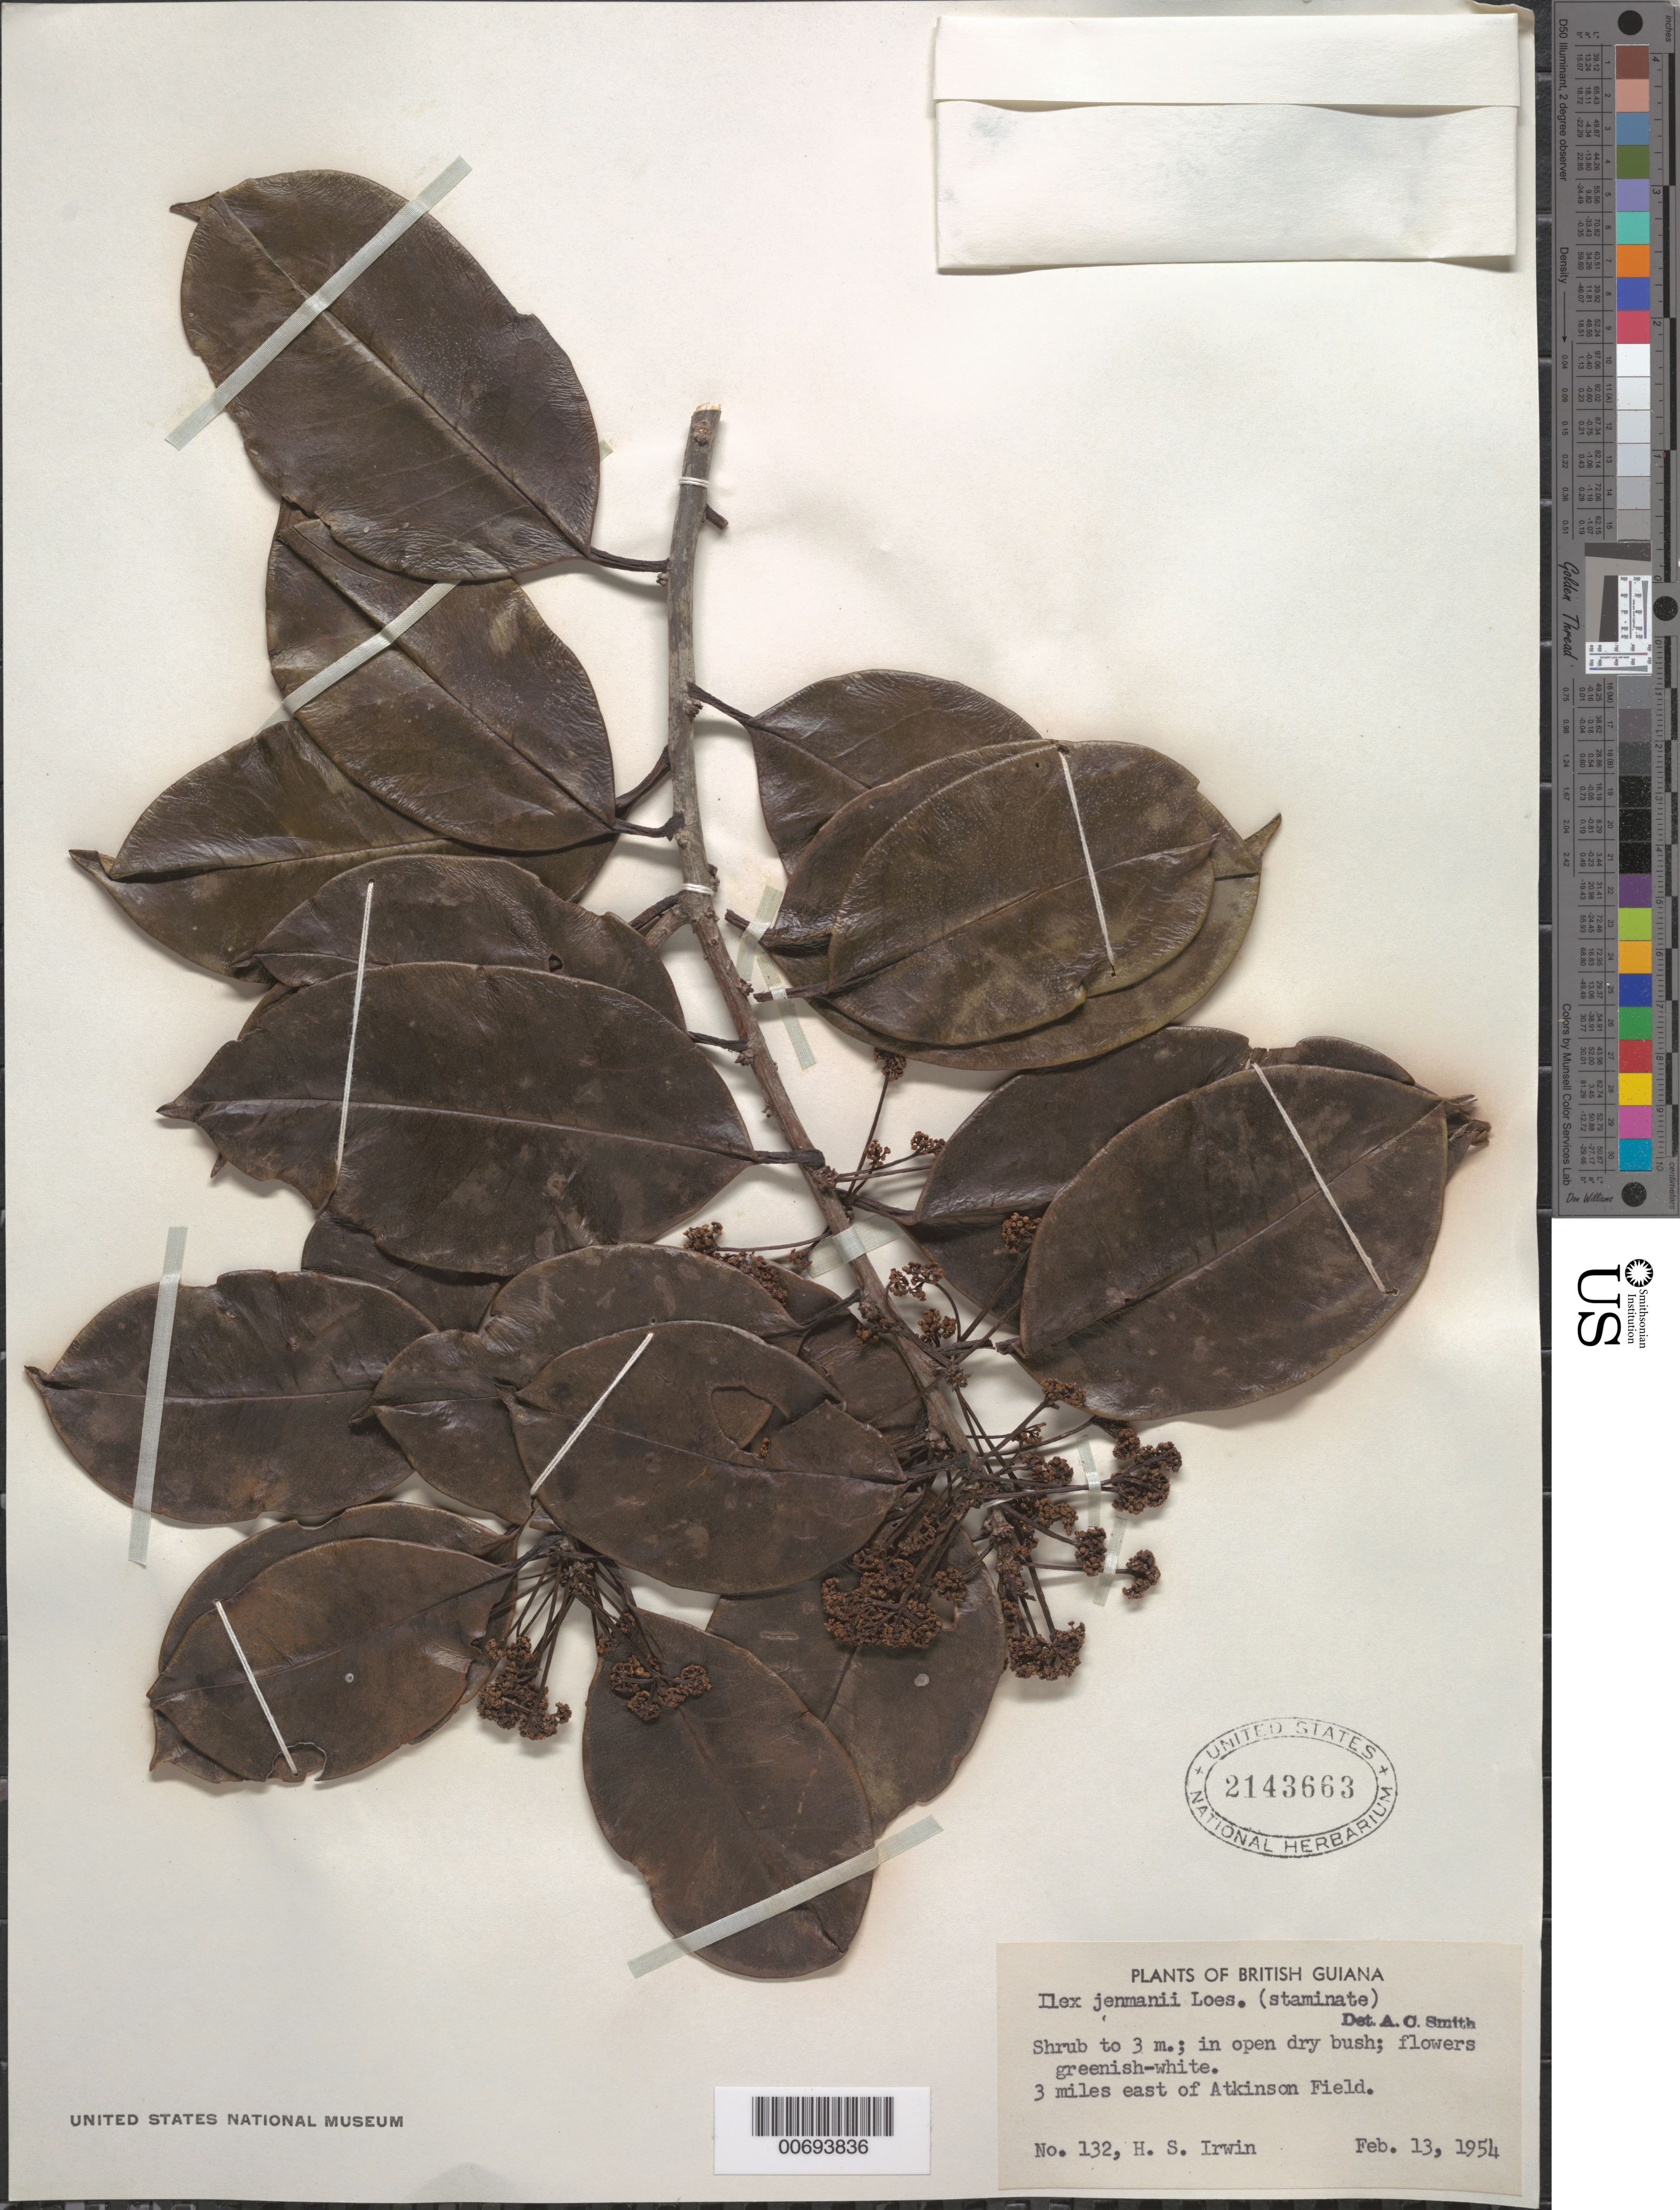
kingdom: Plantae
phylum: Tracheophyta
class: Magnoliopsida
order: Aquifoliales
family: Aquifoliaceae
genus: Ilex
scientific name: Ilex jenmanii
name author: Loes.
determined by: Edwin, G.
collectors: H. Irwin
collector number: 132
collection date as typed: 13-Feb-54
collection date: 1954-02-13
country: Guyana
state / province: Demerara-Mahaica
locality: Atkinson Field, 3 mi. E of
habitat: Open dry bush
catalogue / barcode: US 2143663